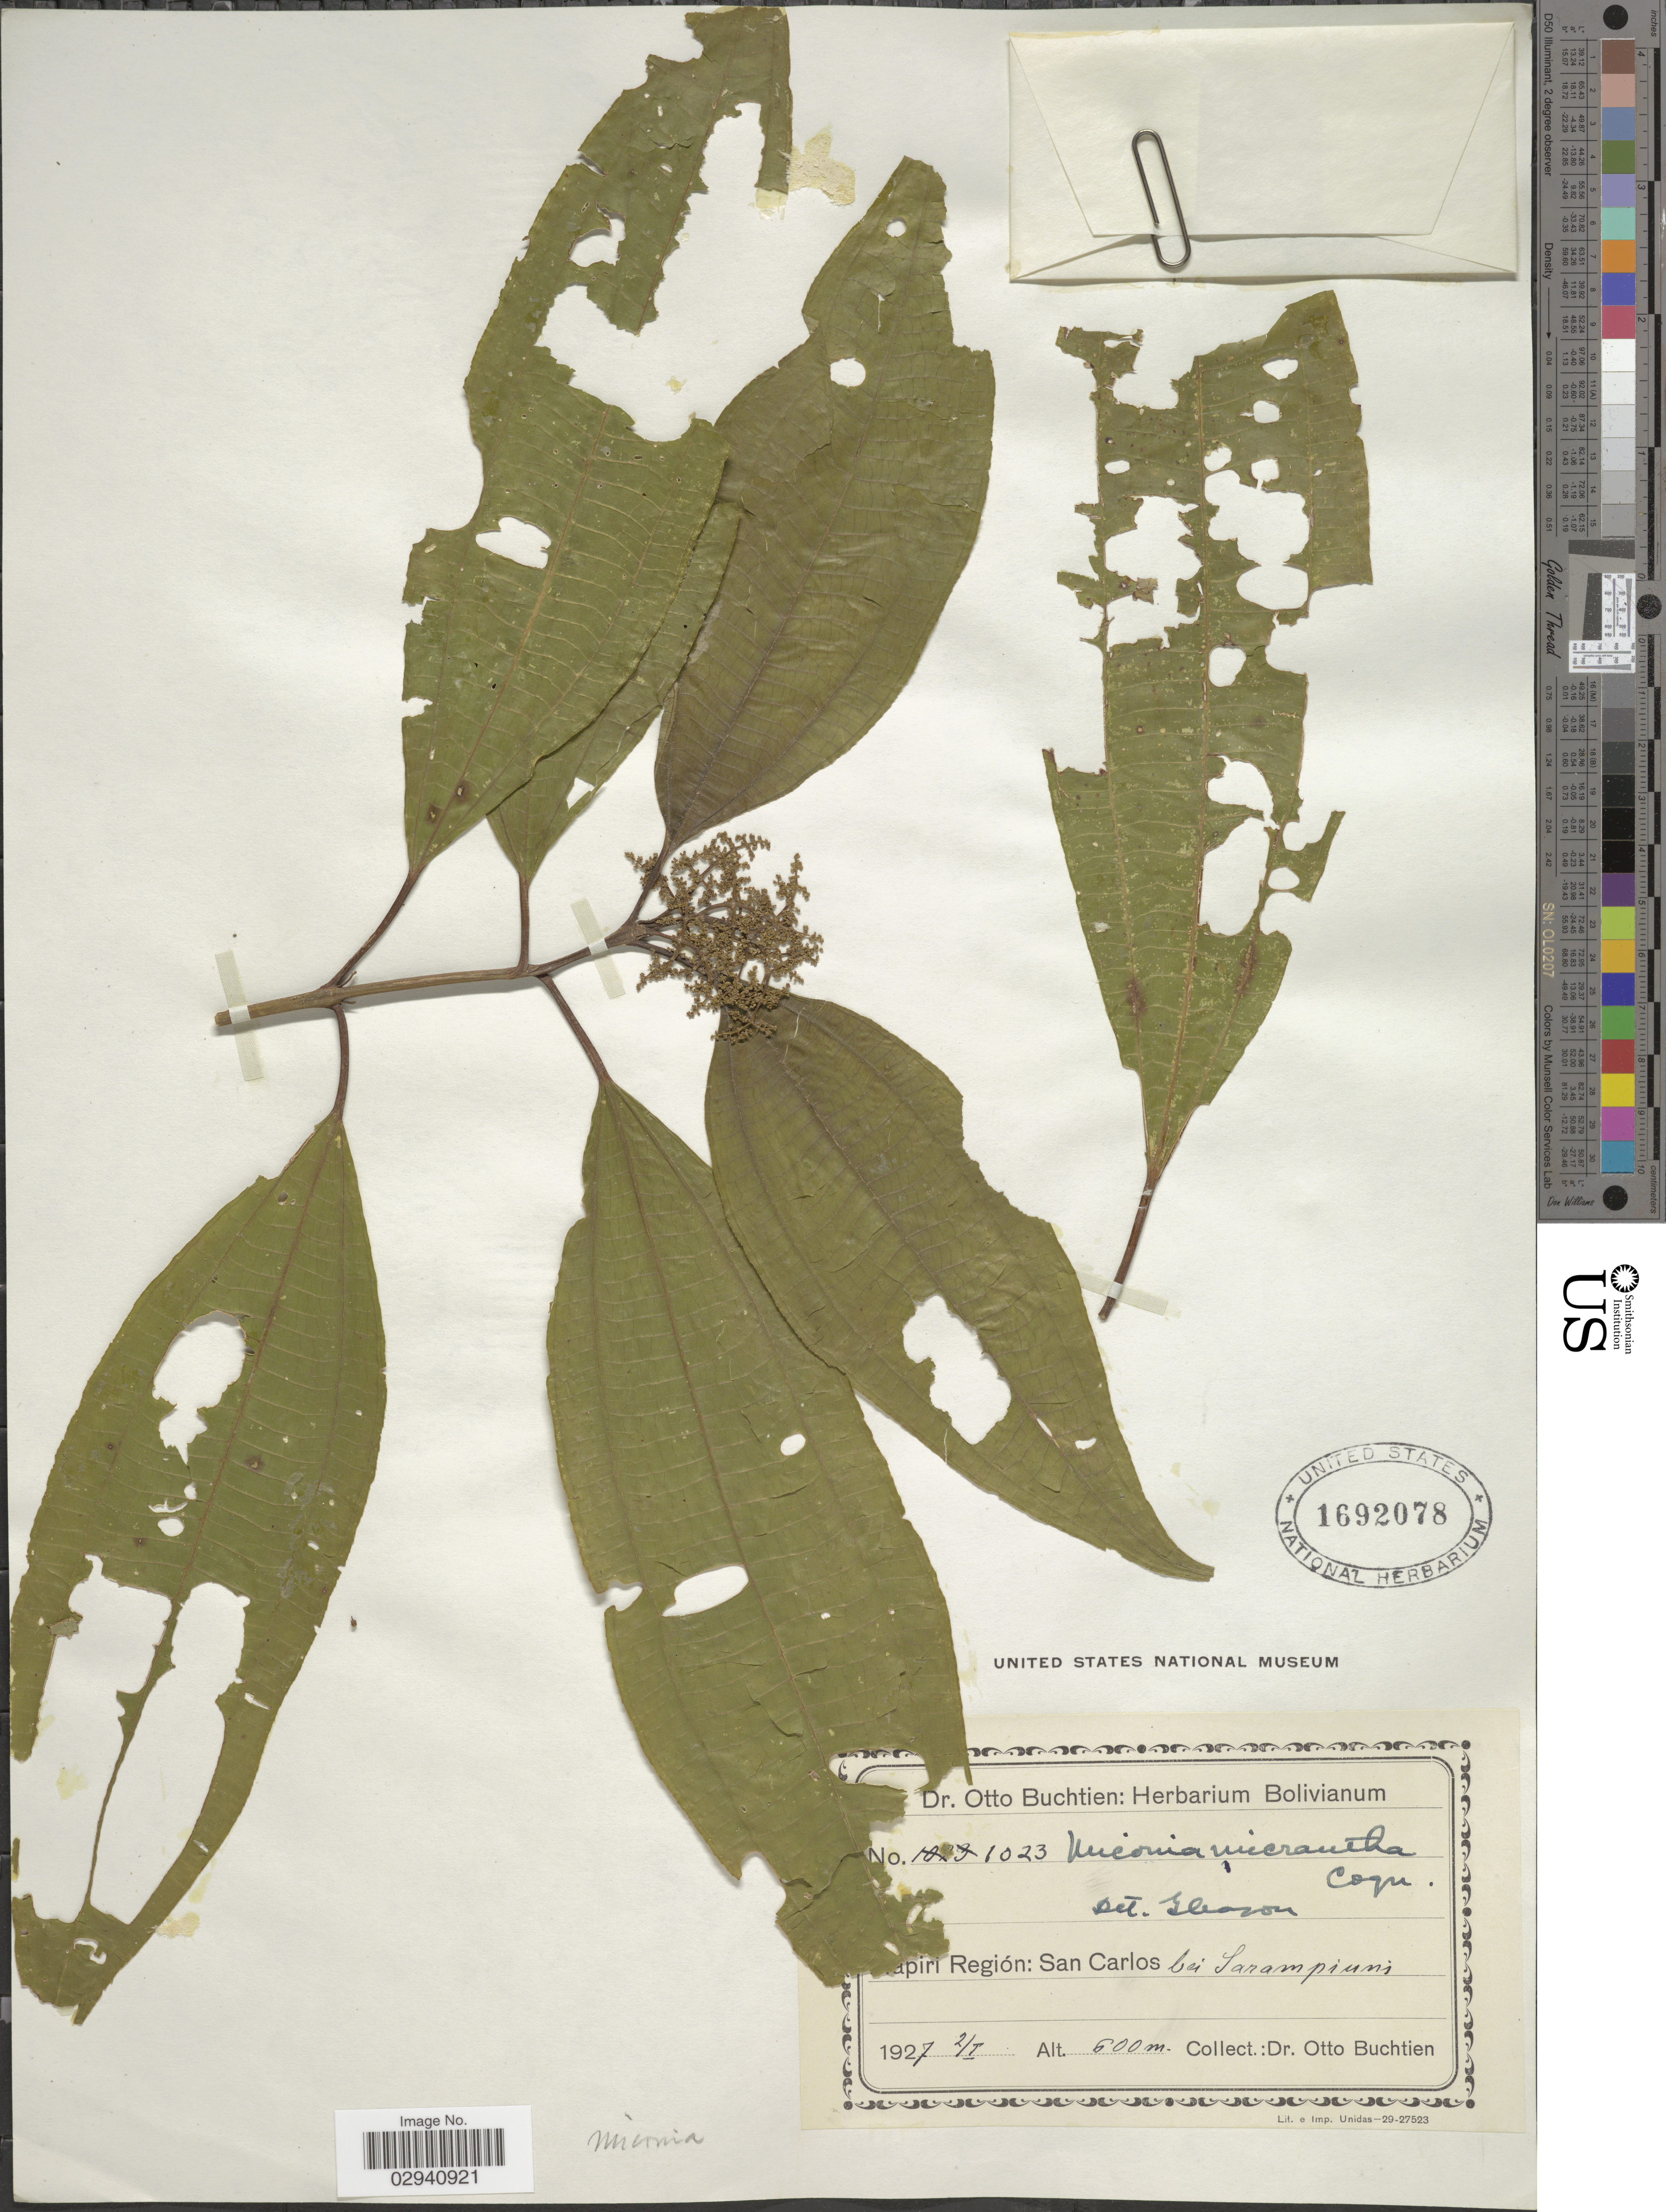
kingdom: Plantae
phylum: Tracheophyta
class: Magnoliopsida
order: Myrtales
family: Melastomataceae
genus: Miconia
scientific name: Miconia micrantha Pittier, nom. illeg.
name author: Pittier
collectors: O. Buchtien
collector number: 1023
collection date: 1927-01-02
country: Bolivia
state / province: La Paz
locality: Mapiri Región: San Carlos bei Sarampiuni.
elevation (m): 600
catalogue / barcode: US 1692078